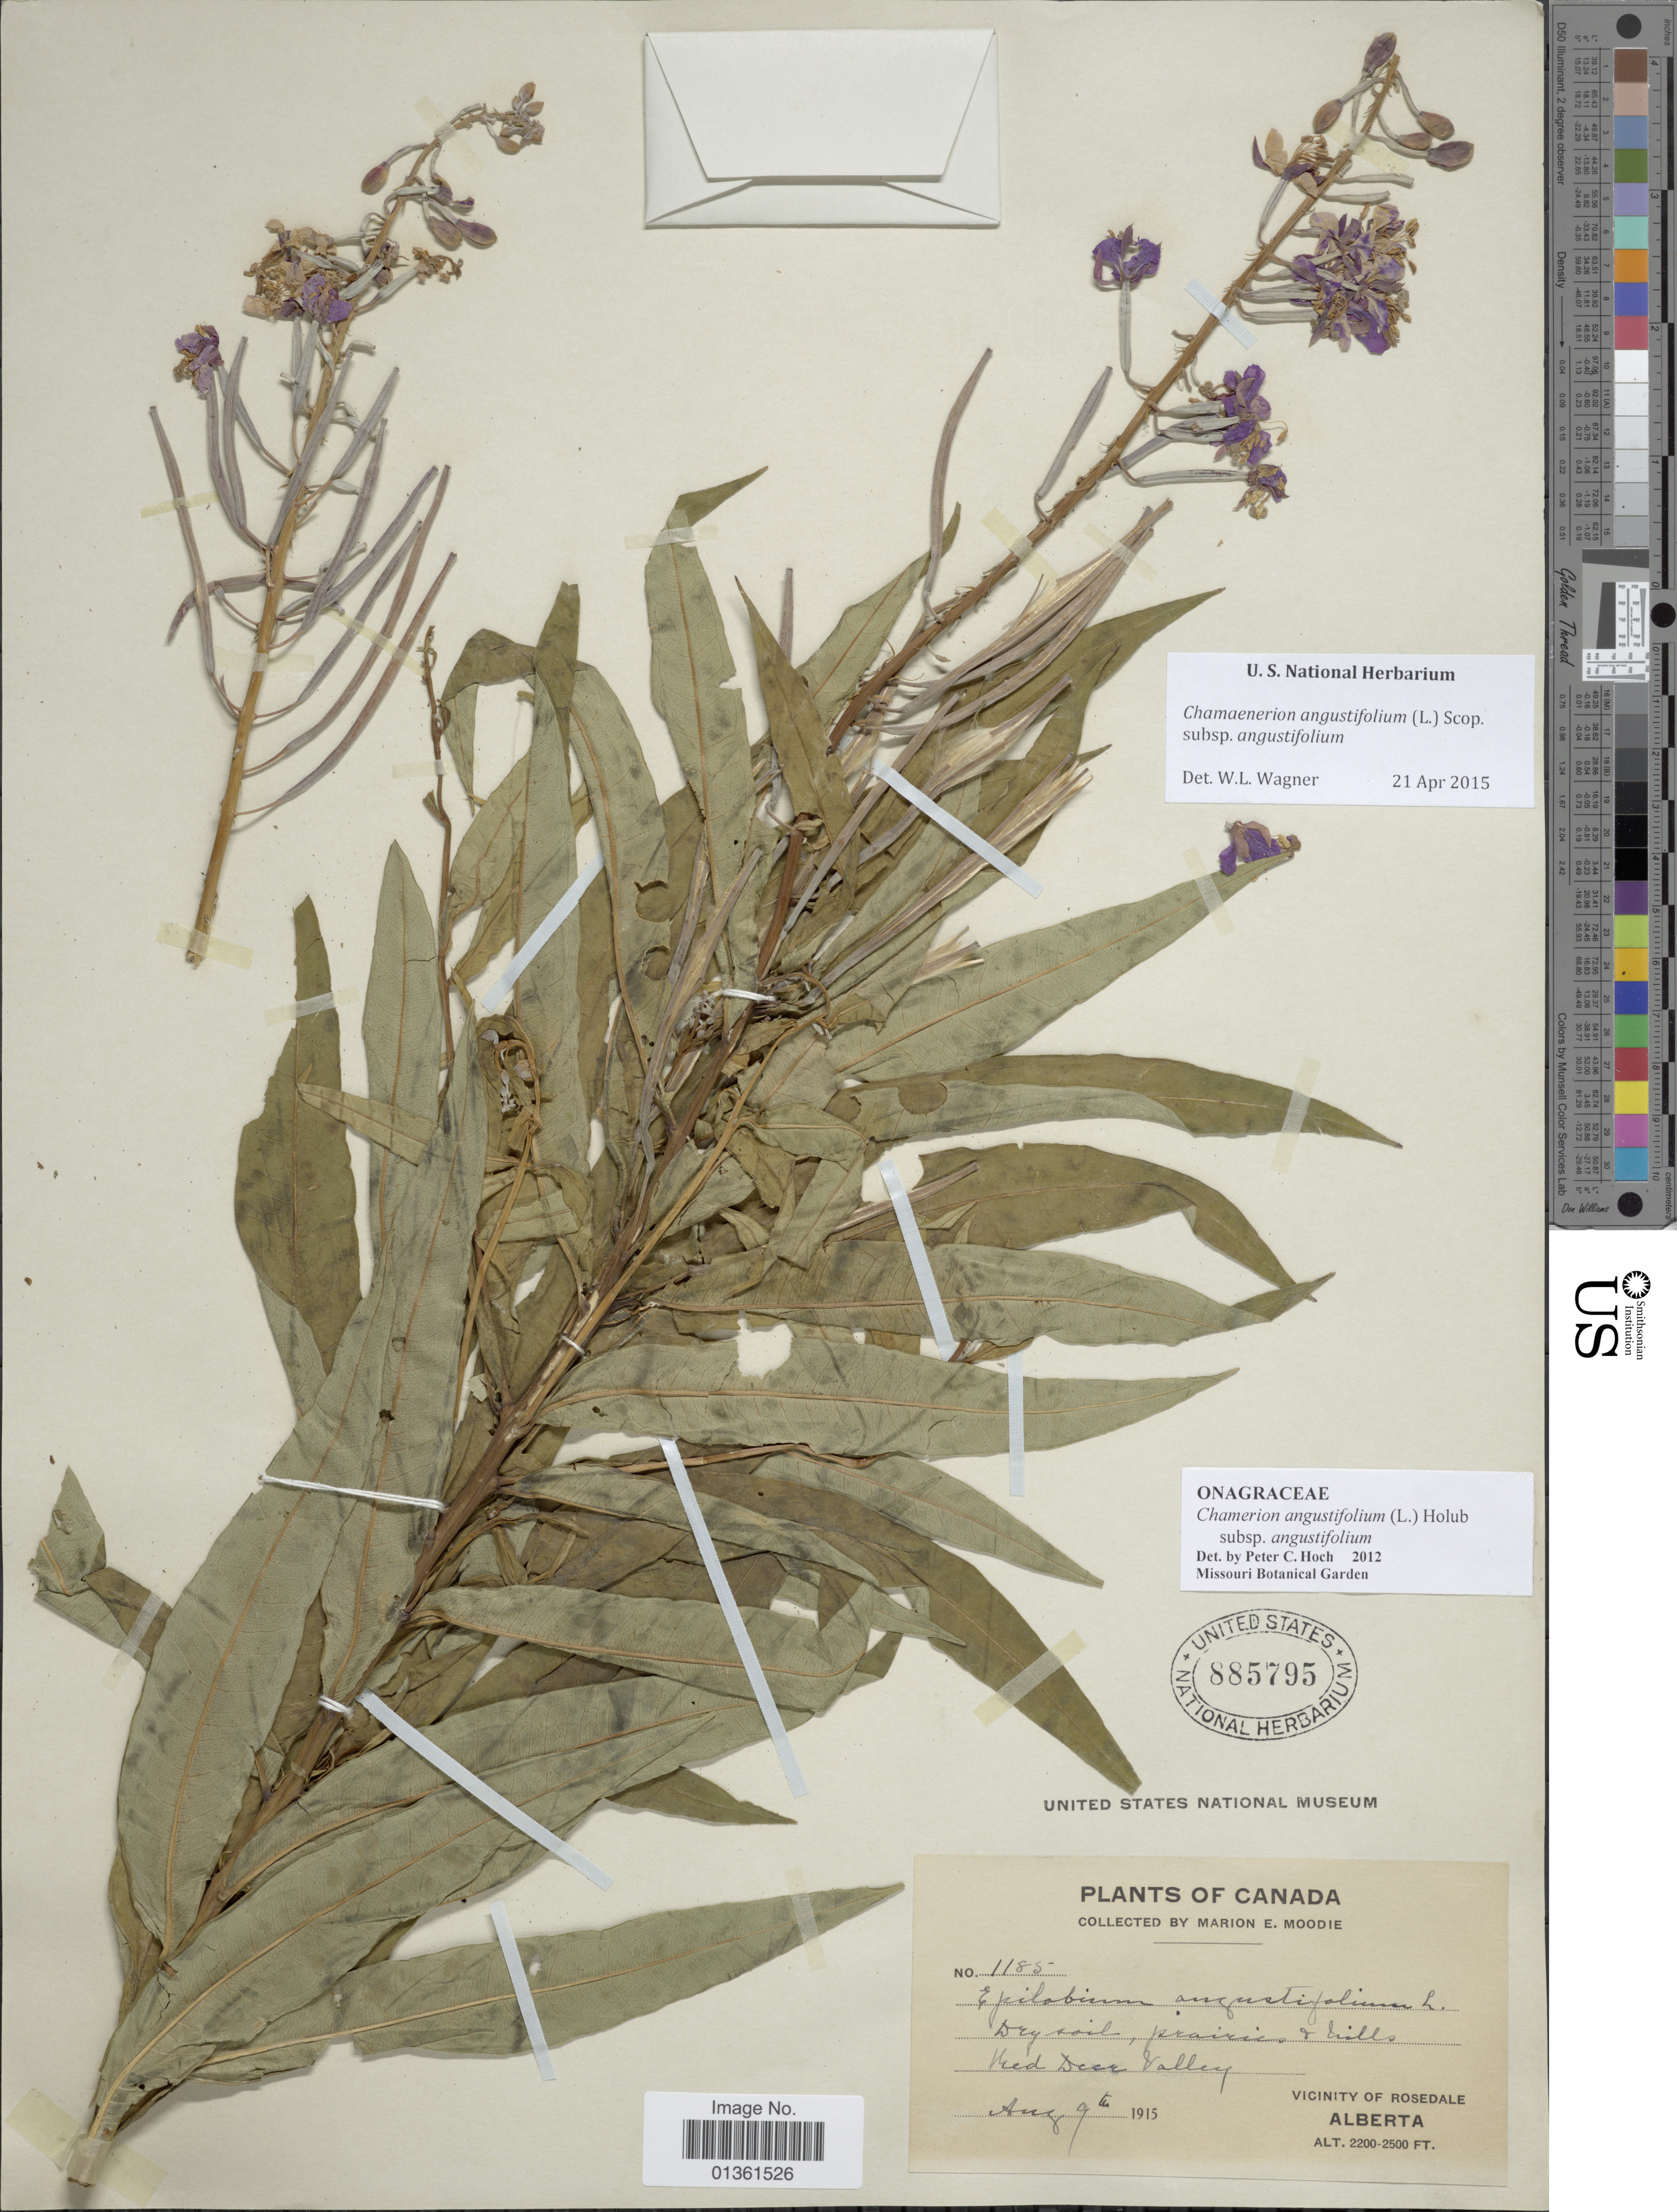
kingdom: Plantae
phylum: Tracheophyta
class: Magnoliopsida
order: Myrtales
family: Onagraceae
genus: Chamaenerion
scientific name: Chamaenerion angustifolium subsp. angustifolium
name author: (L.) Scop.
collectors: M. E. Moodie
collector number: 1185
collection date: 1915-08-09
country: Canada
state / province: Alberta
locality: Red Deer Valley. Vicinity of Rosedale.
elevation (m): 671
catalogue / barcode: US 885795